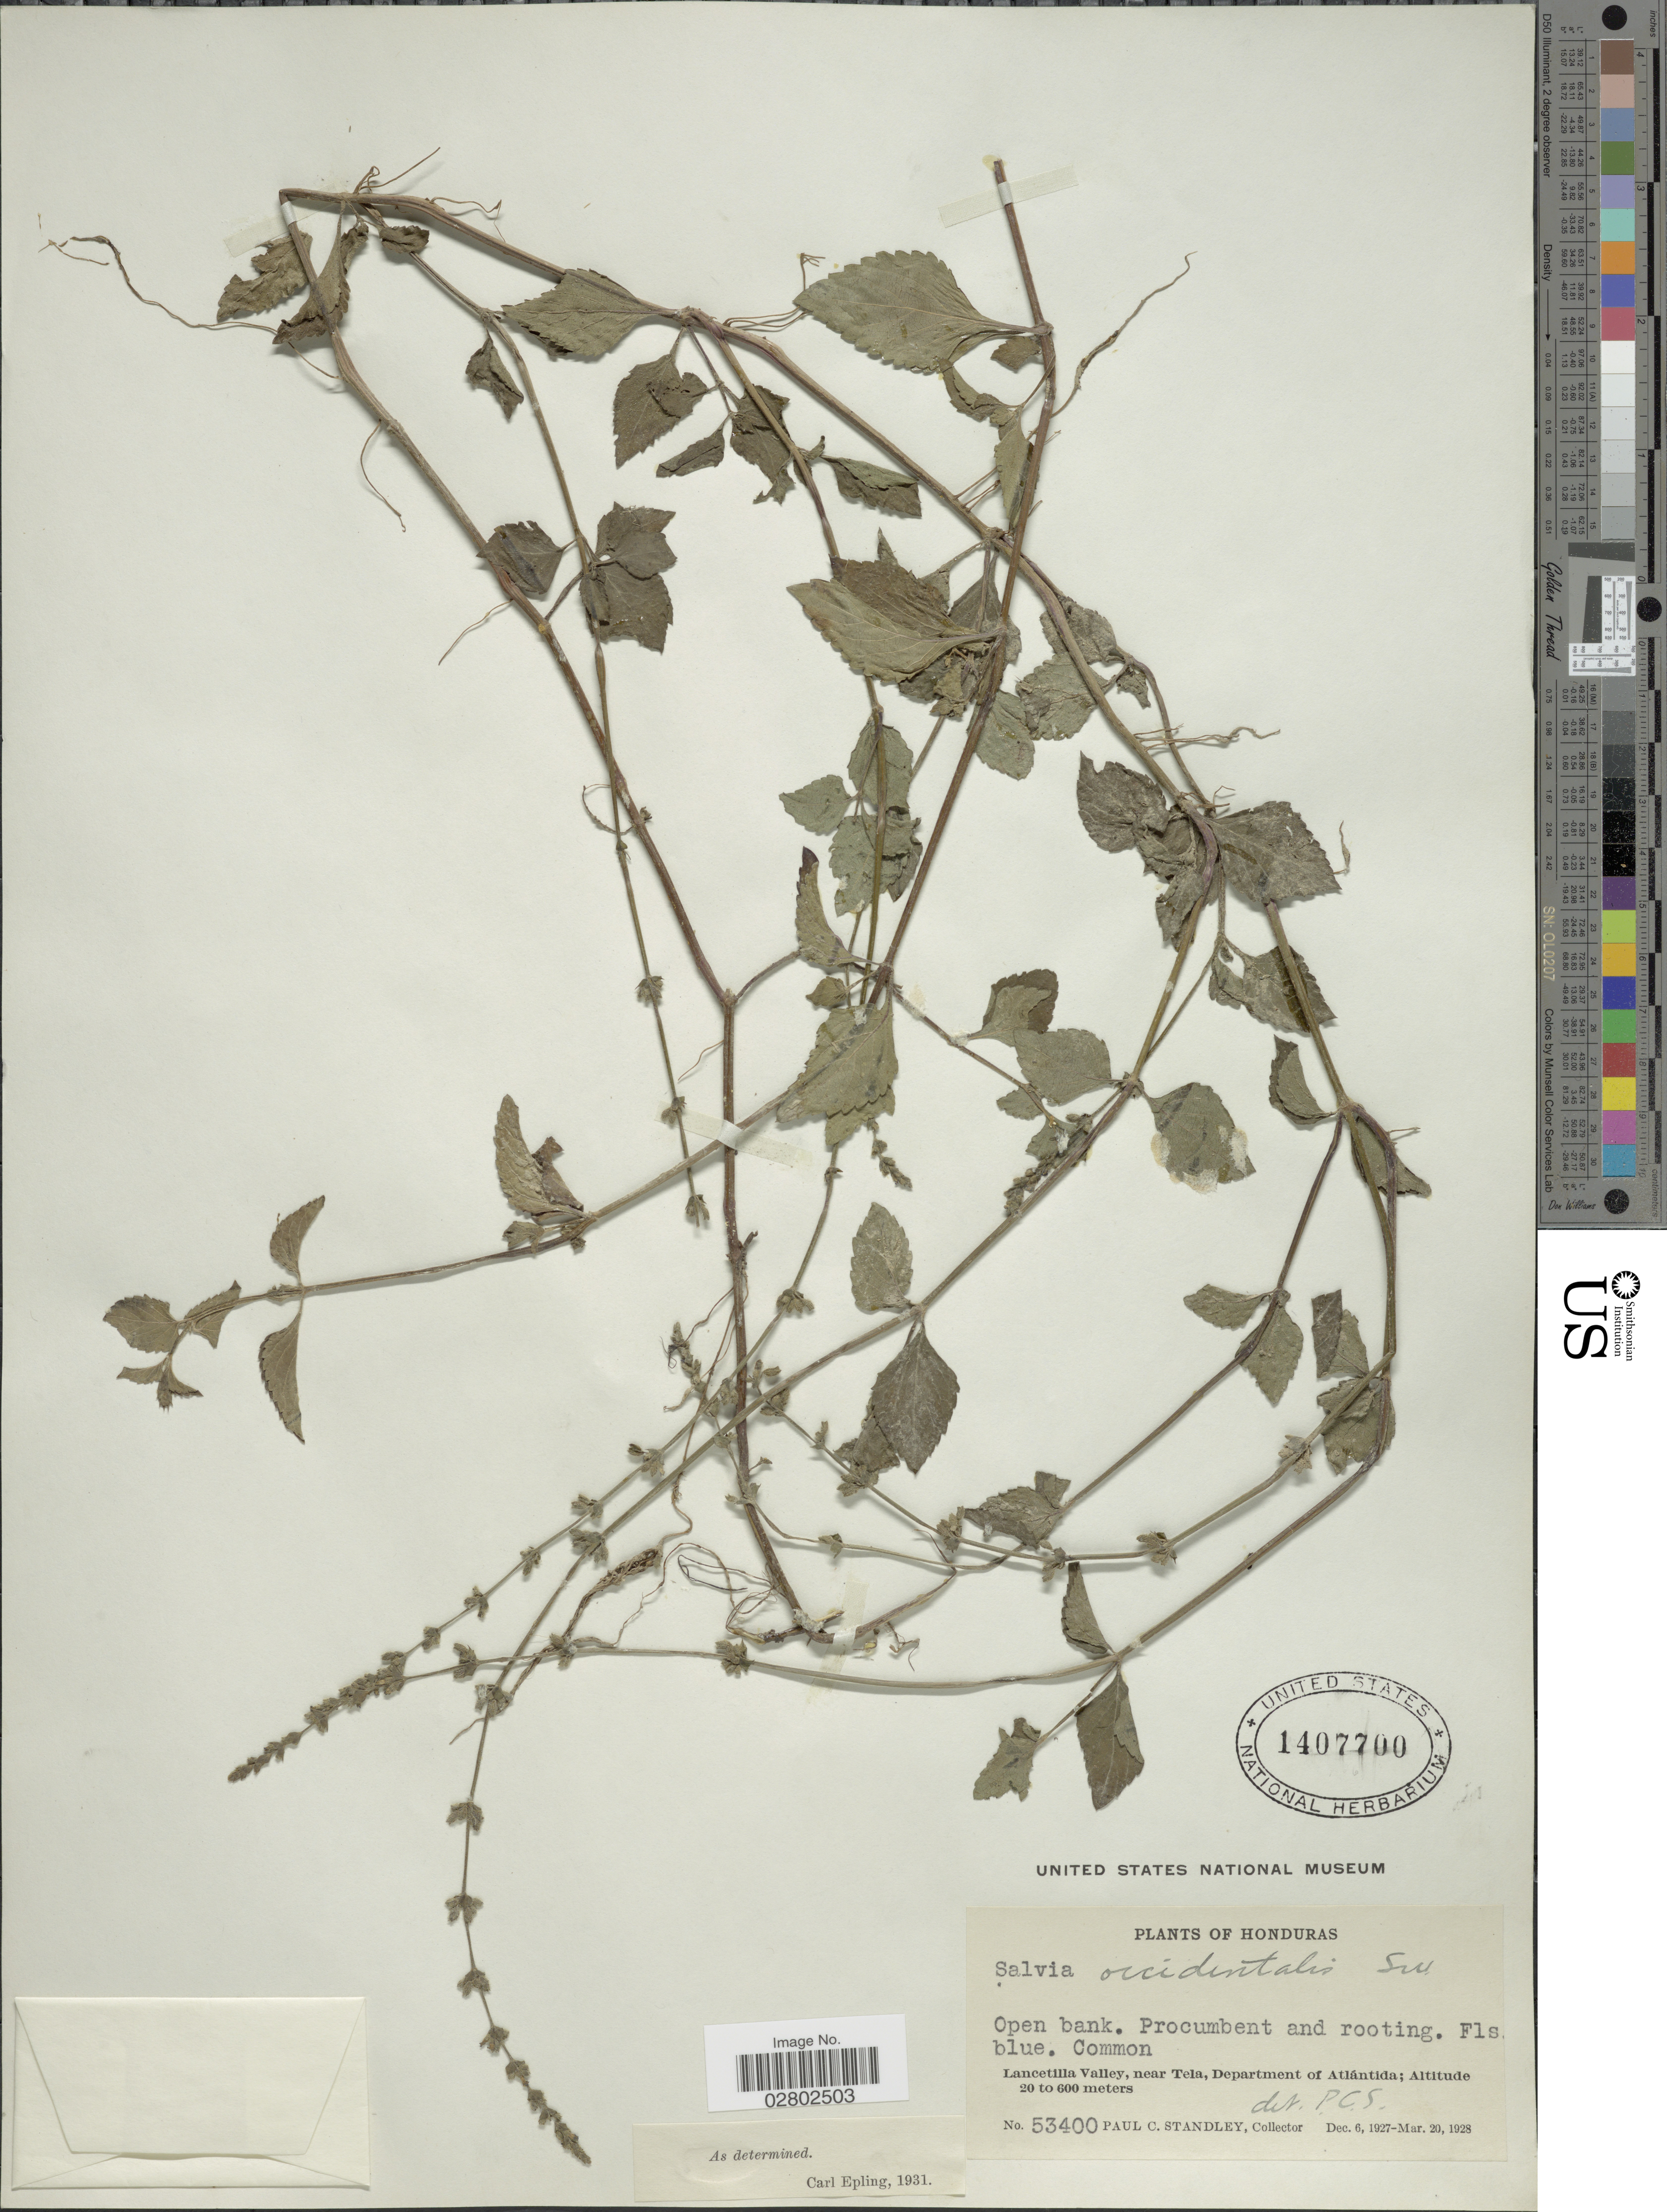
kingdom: Plantae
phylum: Tracheophyta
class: Magnoliopsida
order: Lamiales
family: Lamiaceae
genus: Salvia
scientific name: Salvia occidentalis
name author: Sw.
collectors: P. C. Standley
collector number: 53400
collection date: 1927-12-06/1928-03-20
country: Honduras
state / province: Atlántida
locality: Lancetilla Valley, near Tela, Department of Atlántida.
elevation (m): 20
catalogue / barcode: US 1407700